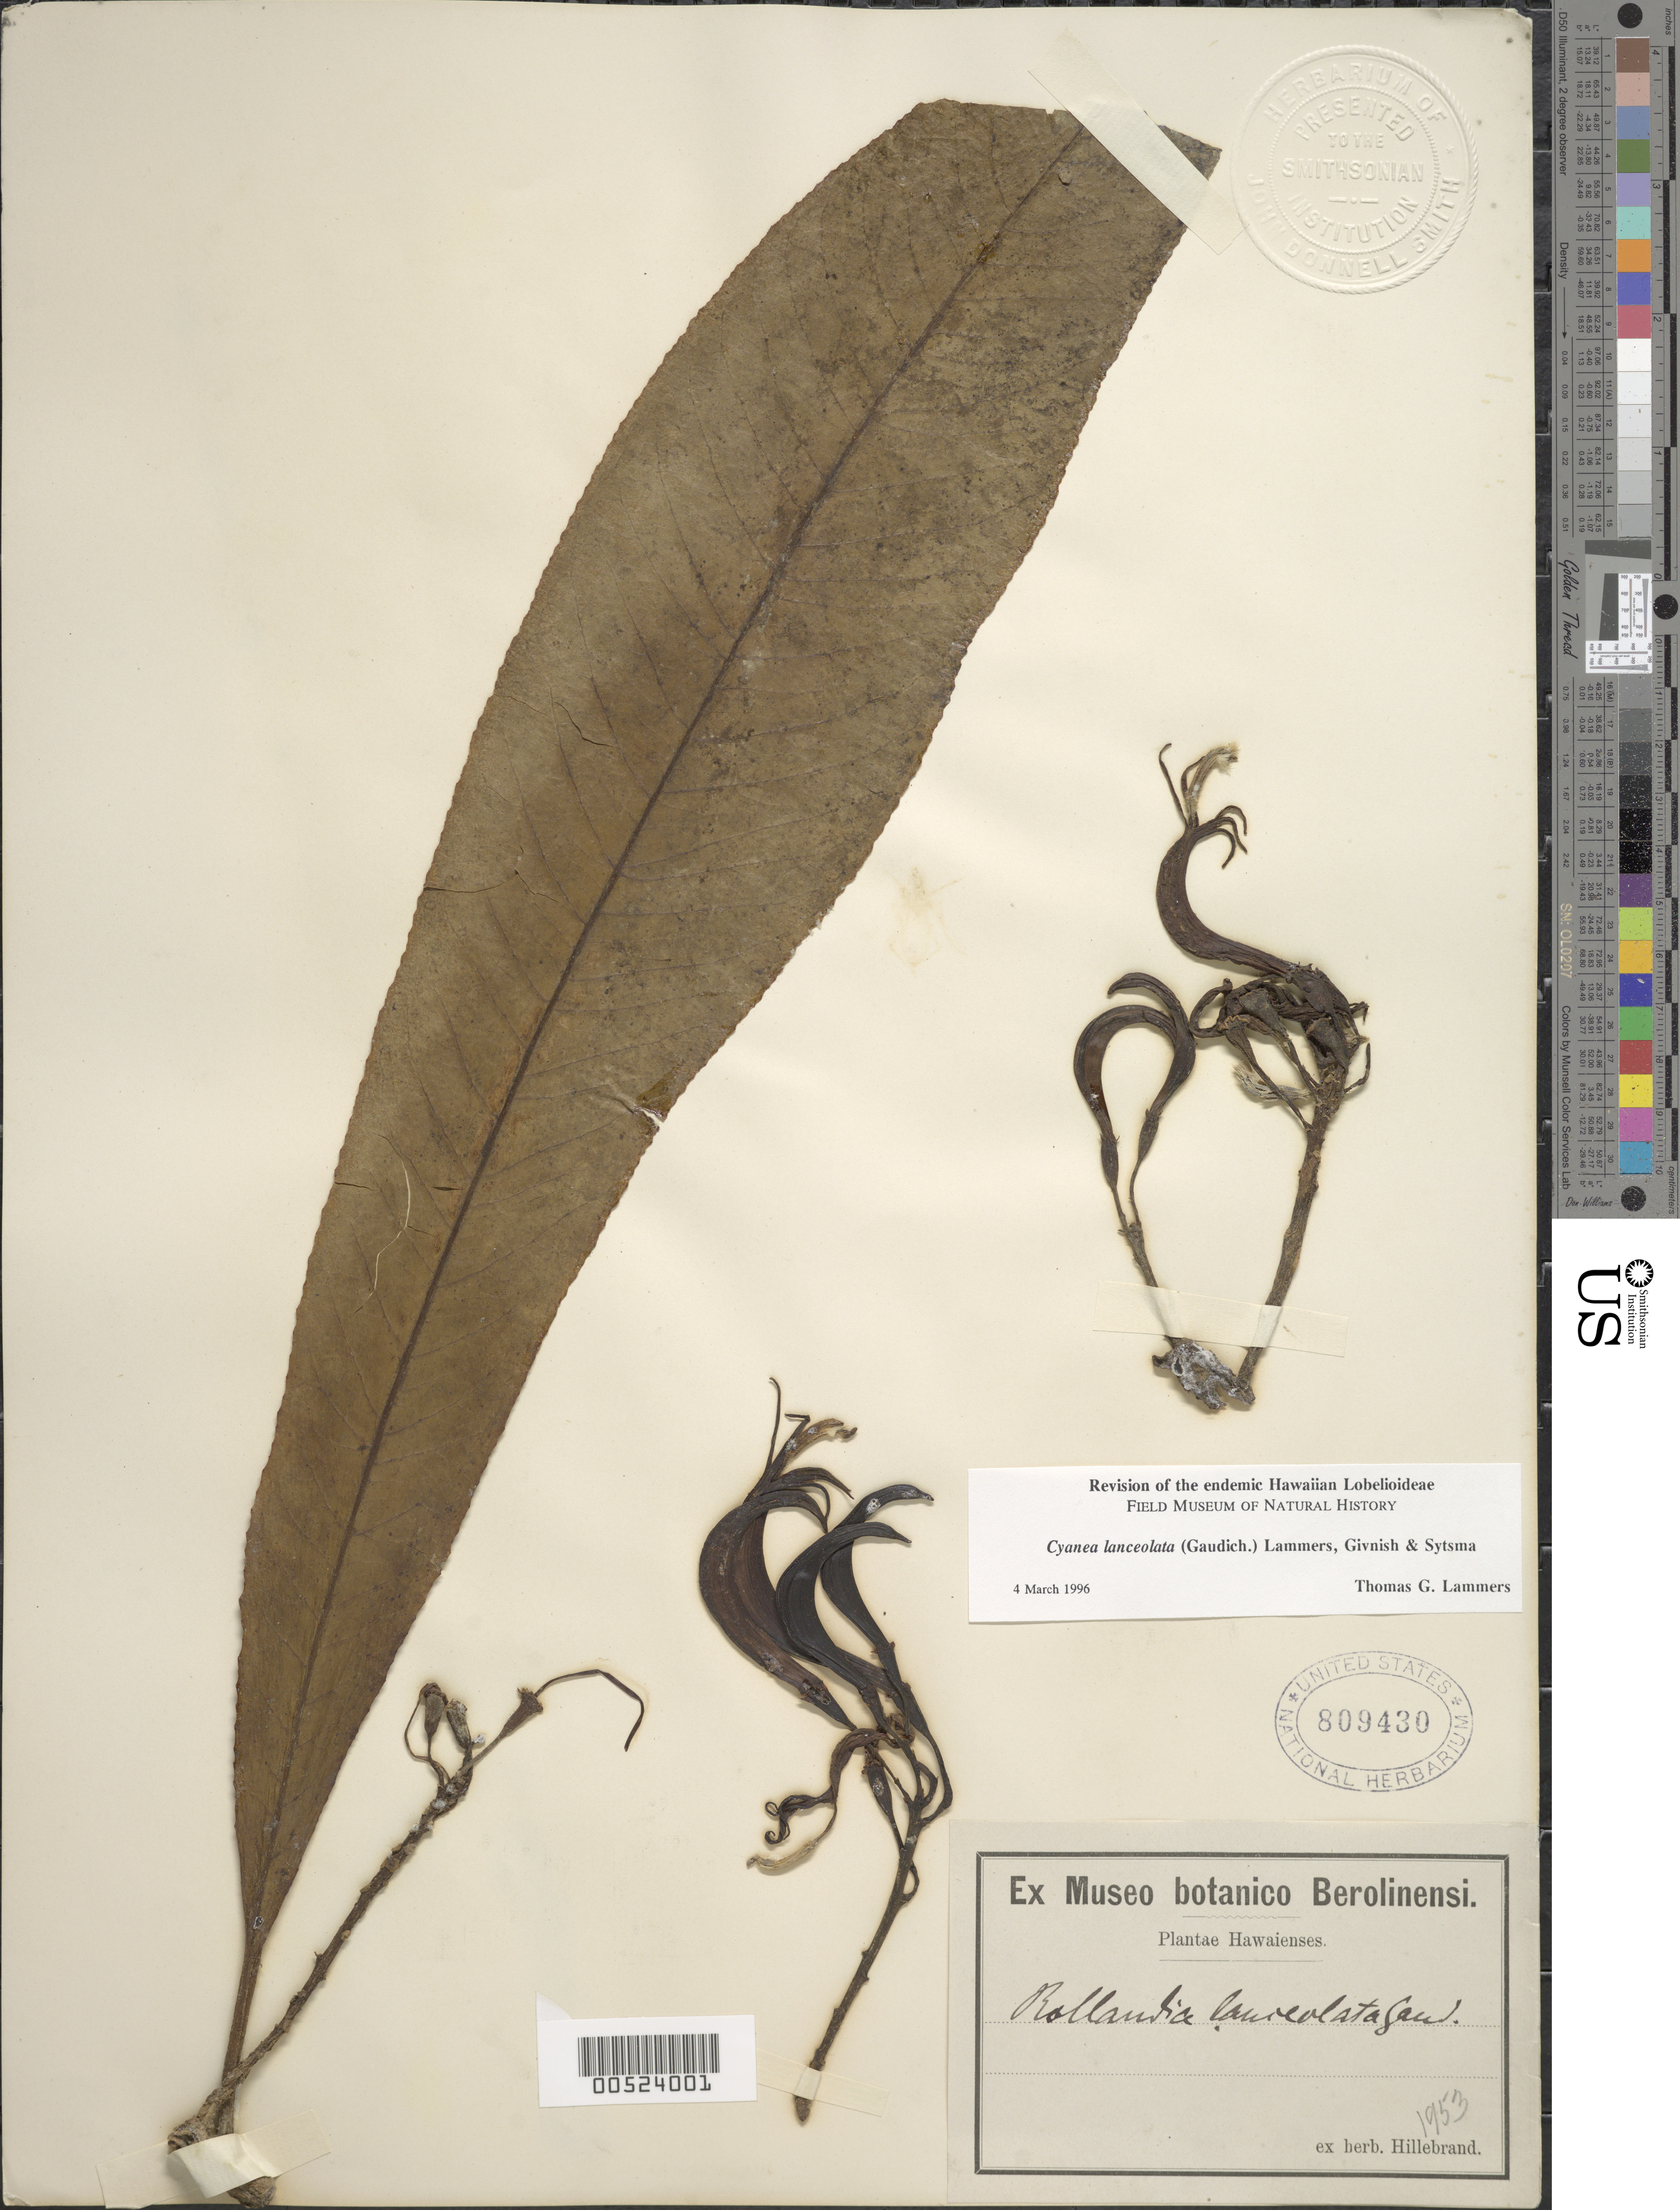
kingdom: Plantae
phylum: Tracheophyta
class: Magnoliopsida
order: Asterales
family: Campanulaceae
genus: Cyanea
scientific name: Cyanea lanceolata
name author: (Gaudich.) Lammers et al.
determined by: Lammers, T. G.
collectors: W. Hillebrand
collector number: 1953?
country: United States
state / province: Hawaii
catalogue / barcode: US 809430